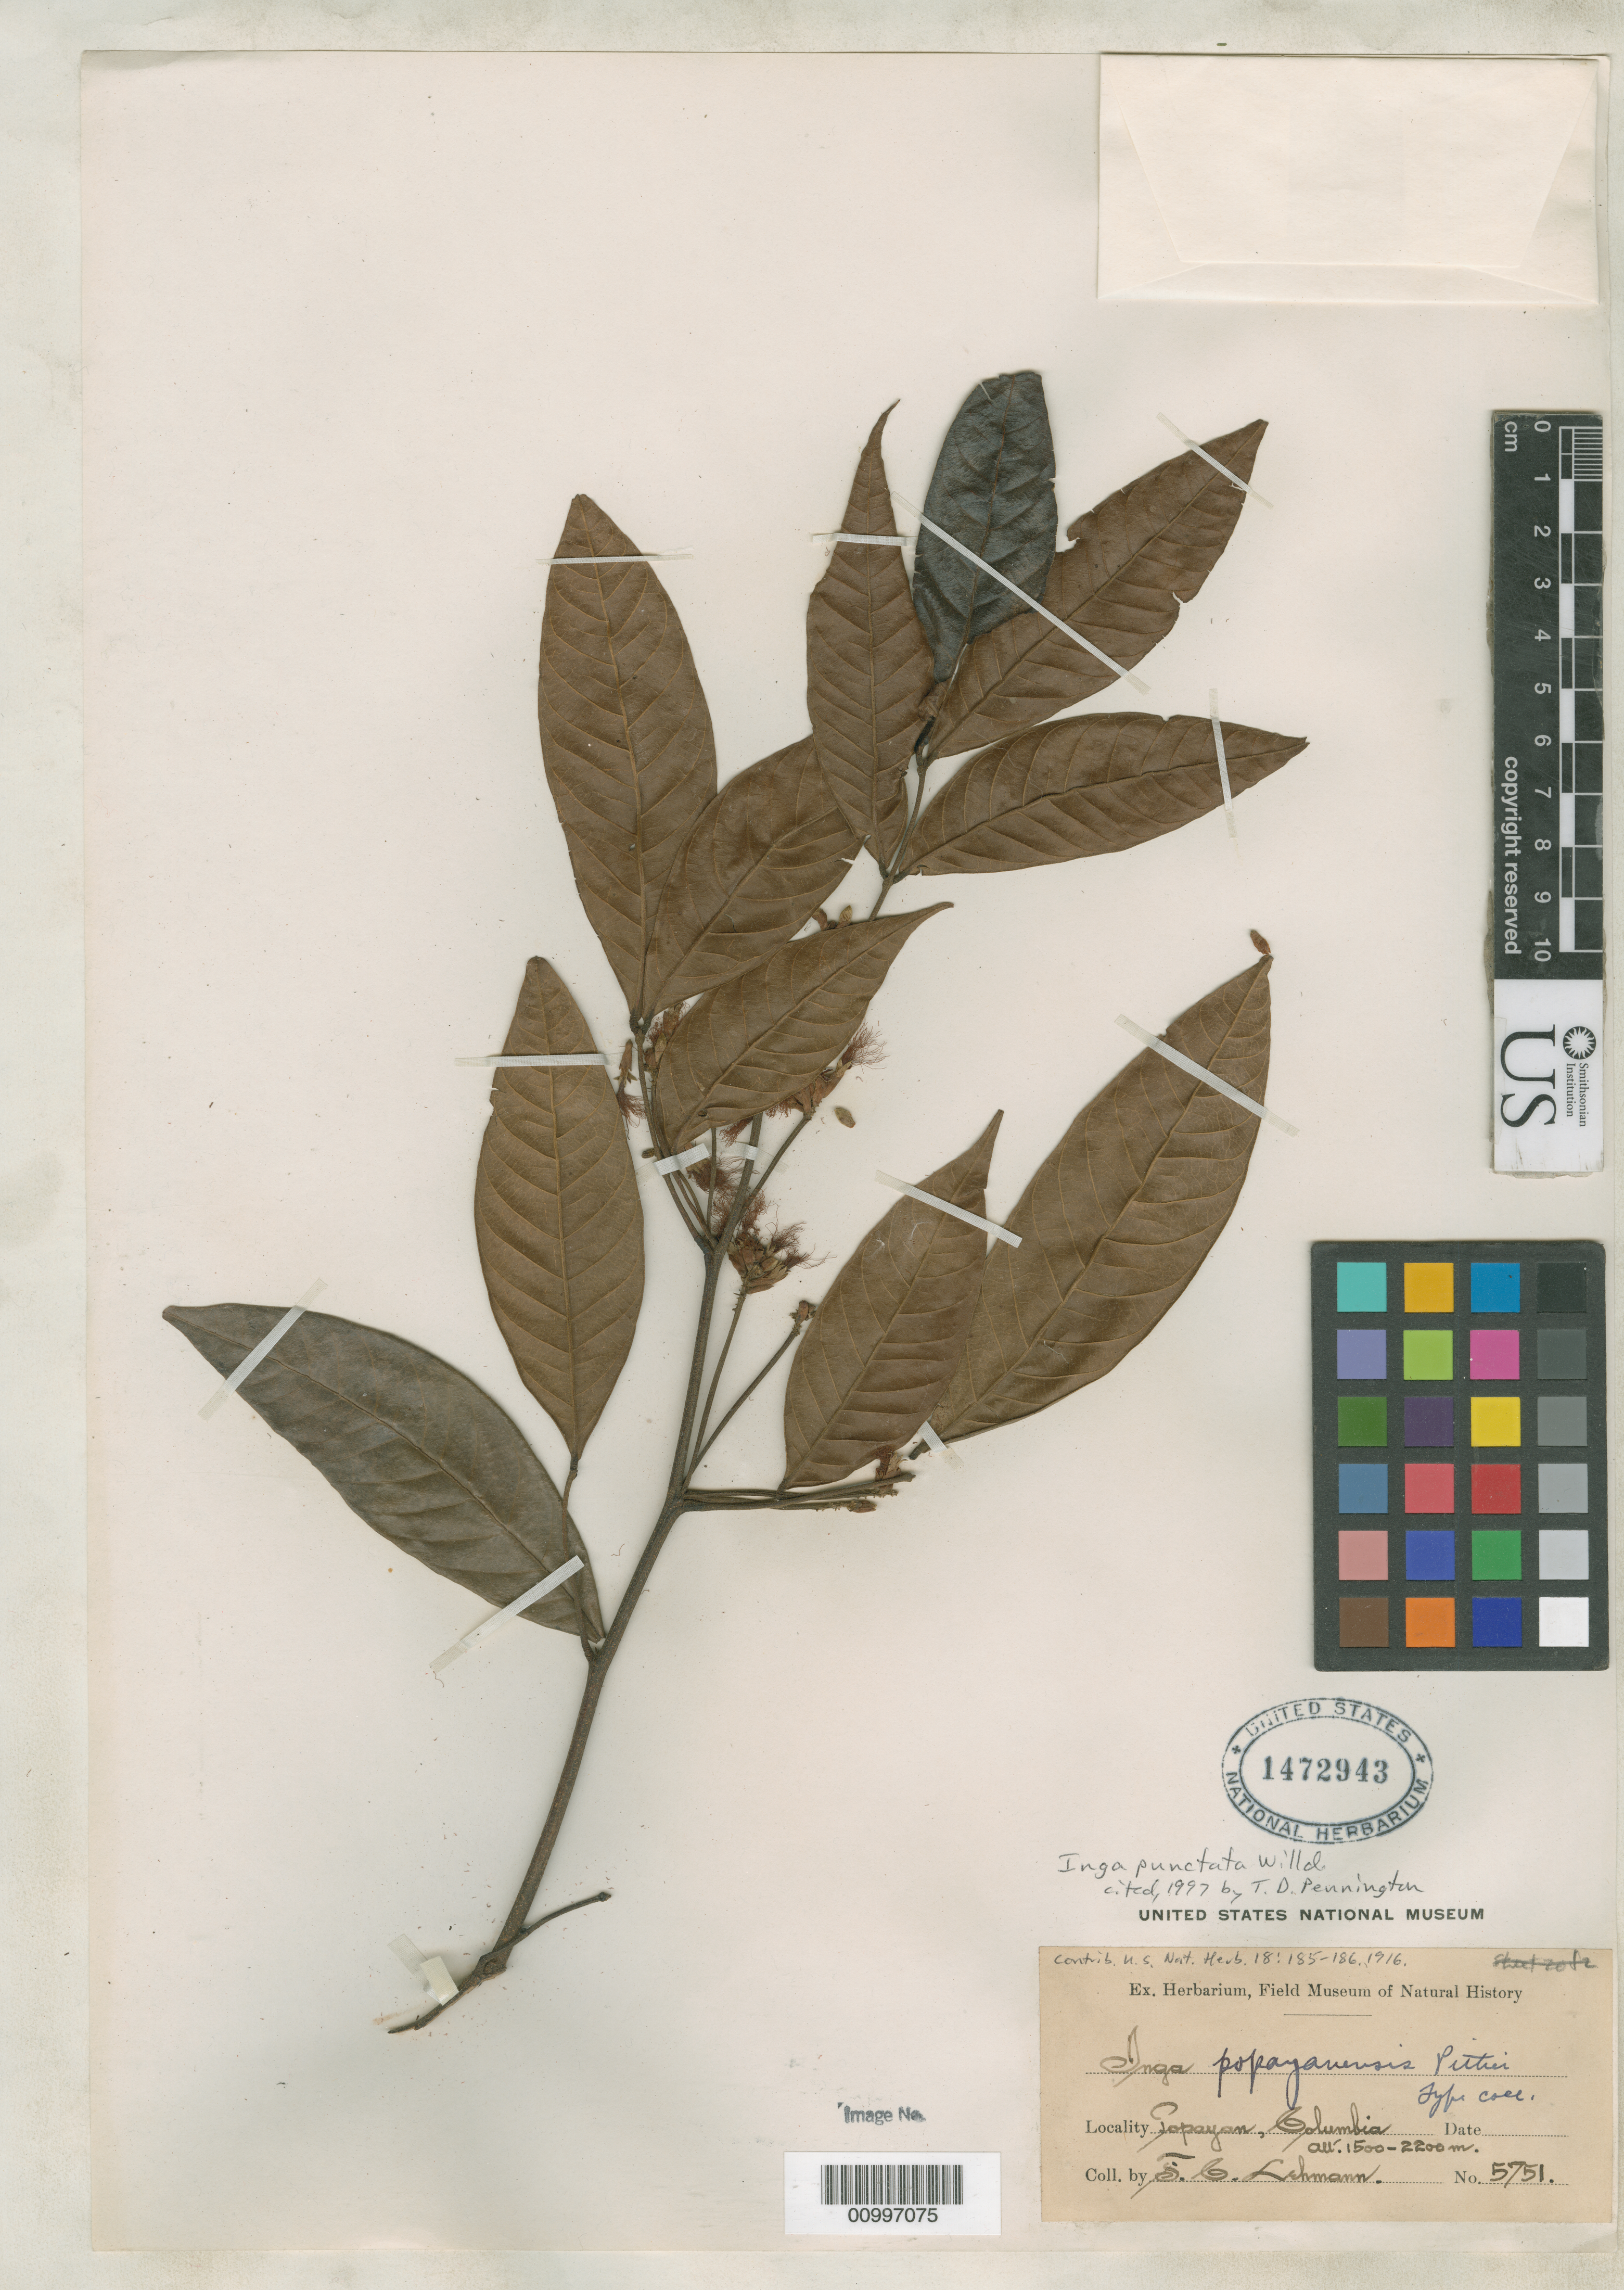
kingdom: Plantae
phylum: Tracheophyta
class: Magnoliopsida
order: Fabales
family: Fabaceae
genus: Inga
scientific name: Inga popayanensis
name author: Pittier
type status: Isotype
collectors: F. C. Lehmann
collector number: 5751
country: Colombia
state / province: Cauca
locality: Popayan.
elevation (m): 1500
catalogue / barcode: US 1472943